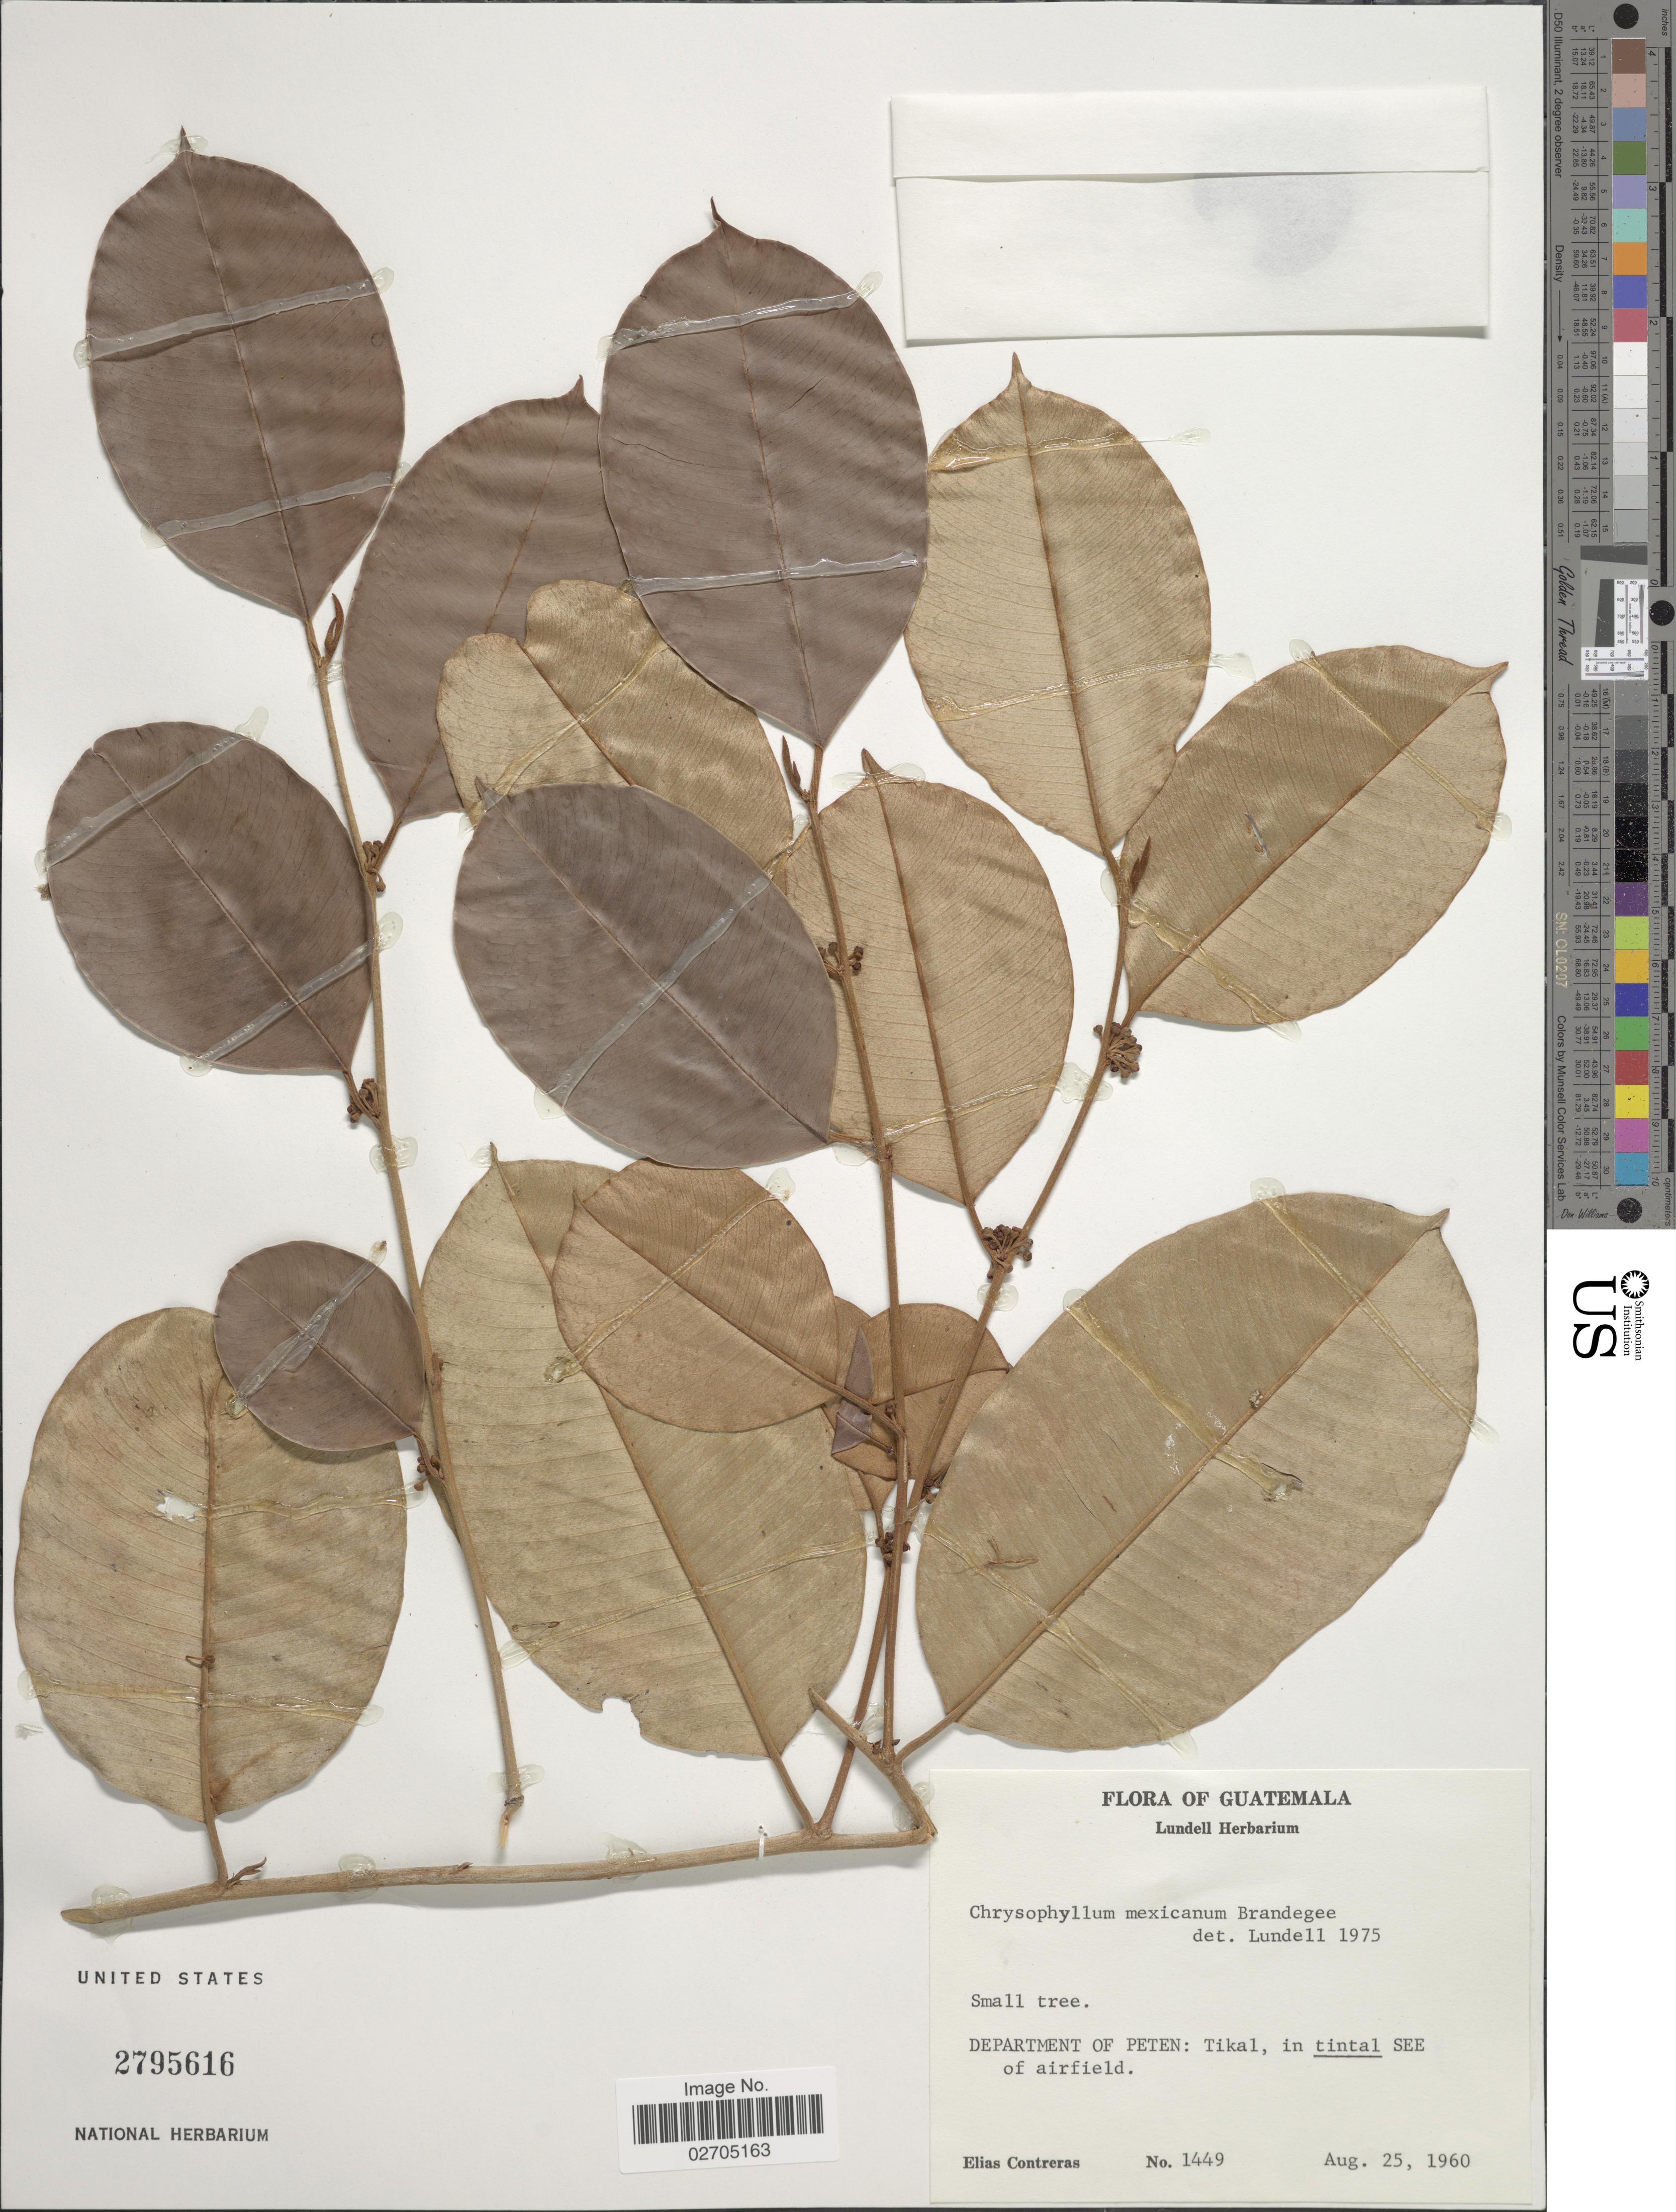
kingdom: Plantae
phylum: Tracheophyta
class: Magnoliopsida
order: Ericales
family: Sapotaceae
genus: Chrysophyllum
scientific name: Chrysophyllum mexicanum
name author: Brandegee ex Standl.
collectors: E. Contreras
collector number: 1449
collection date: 1960-08-25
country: Guatemala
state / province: El Petén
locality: Peten: Tikal, in tintal SEE of airfield.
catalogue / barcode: US 2795616